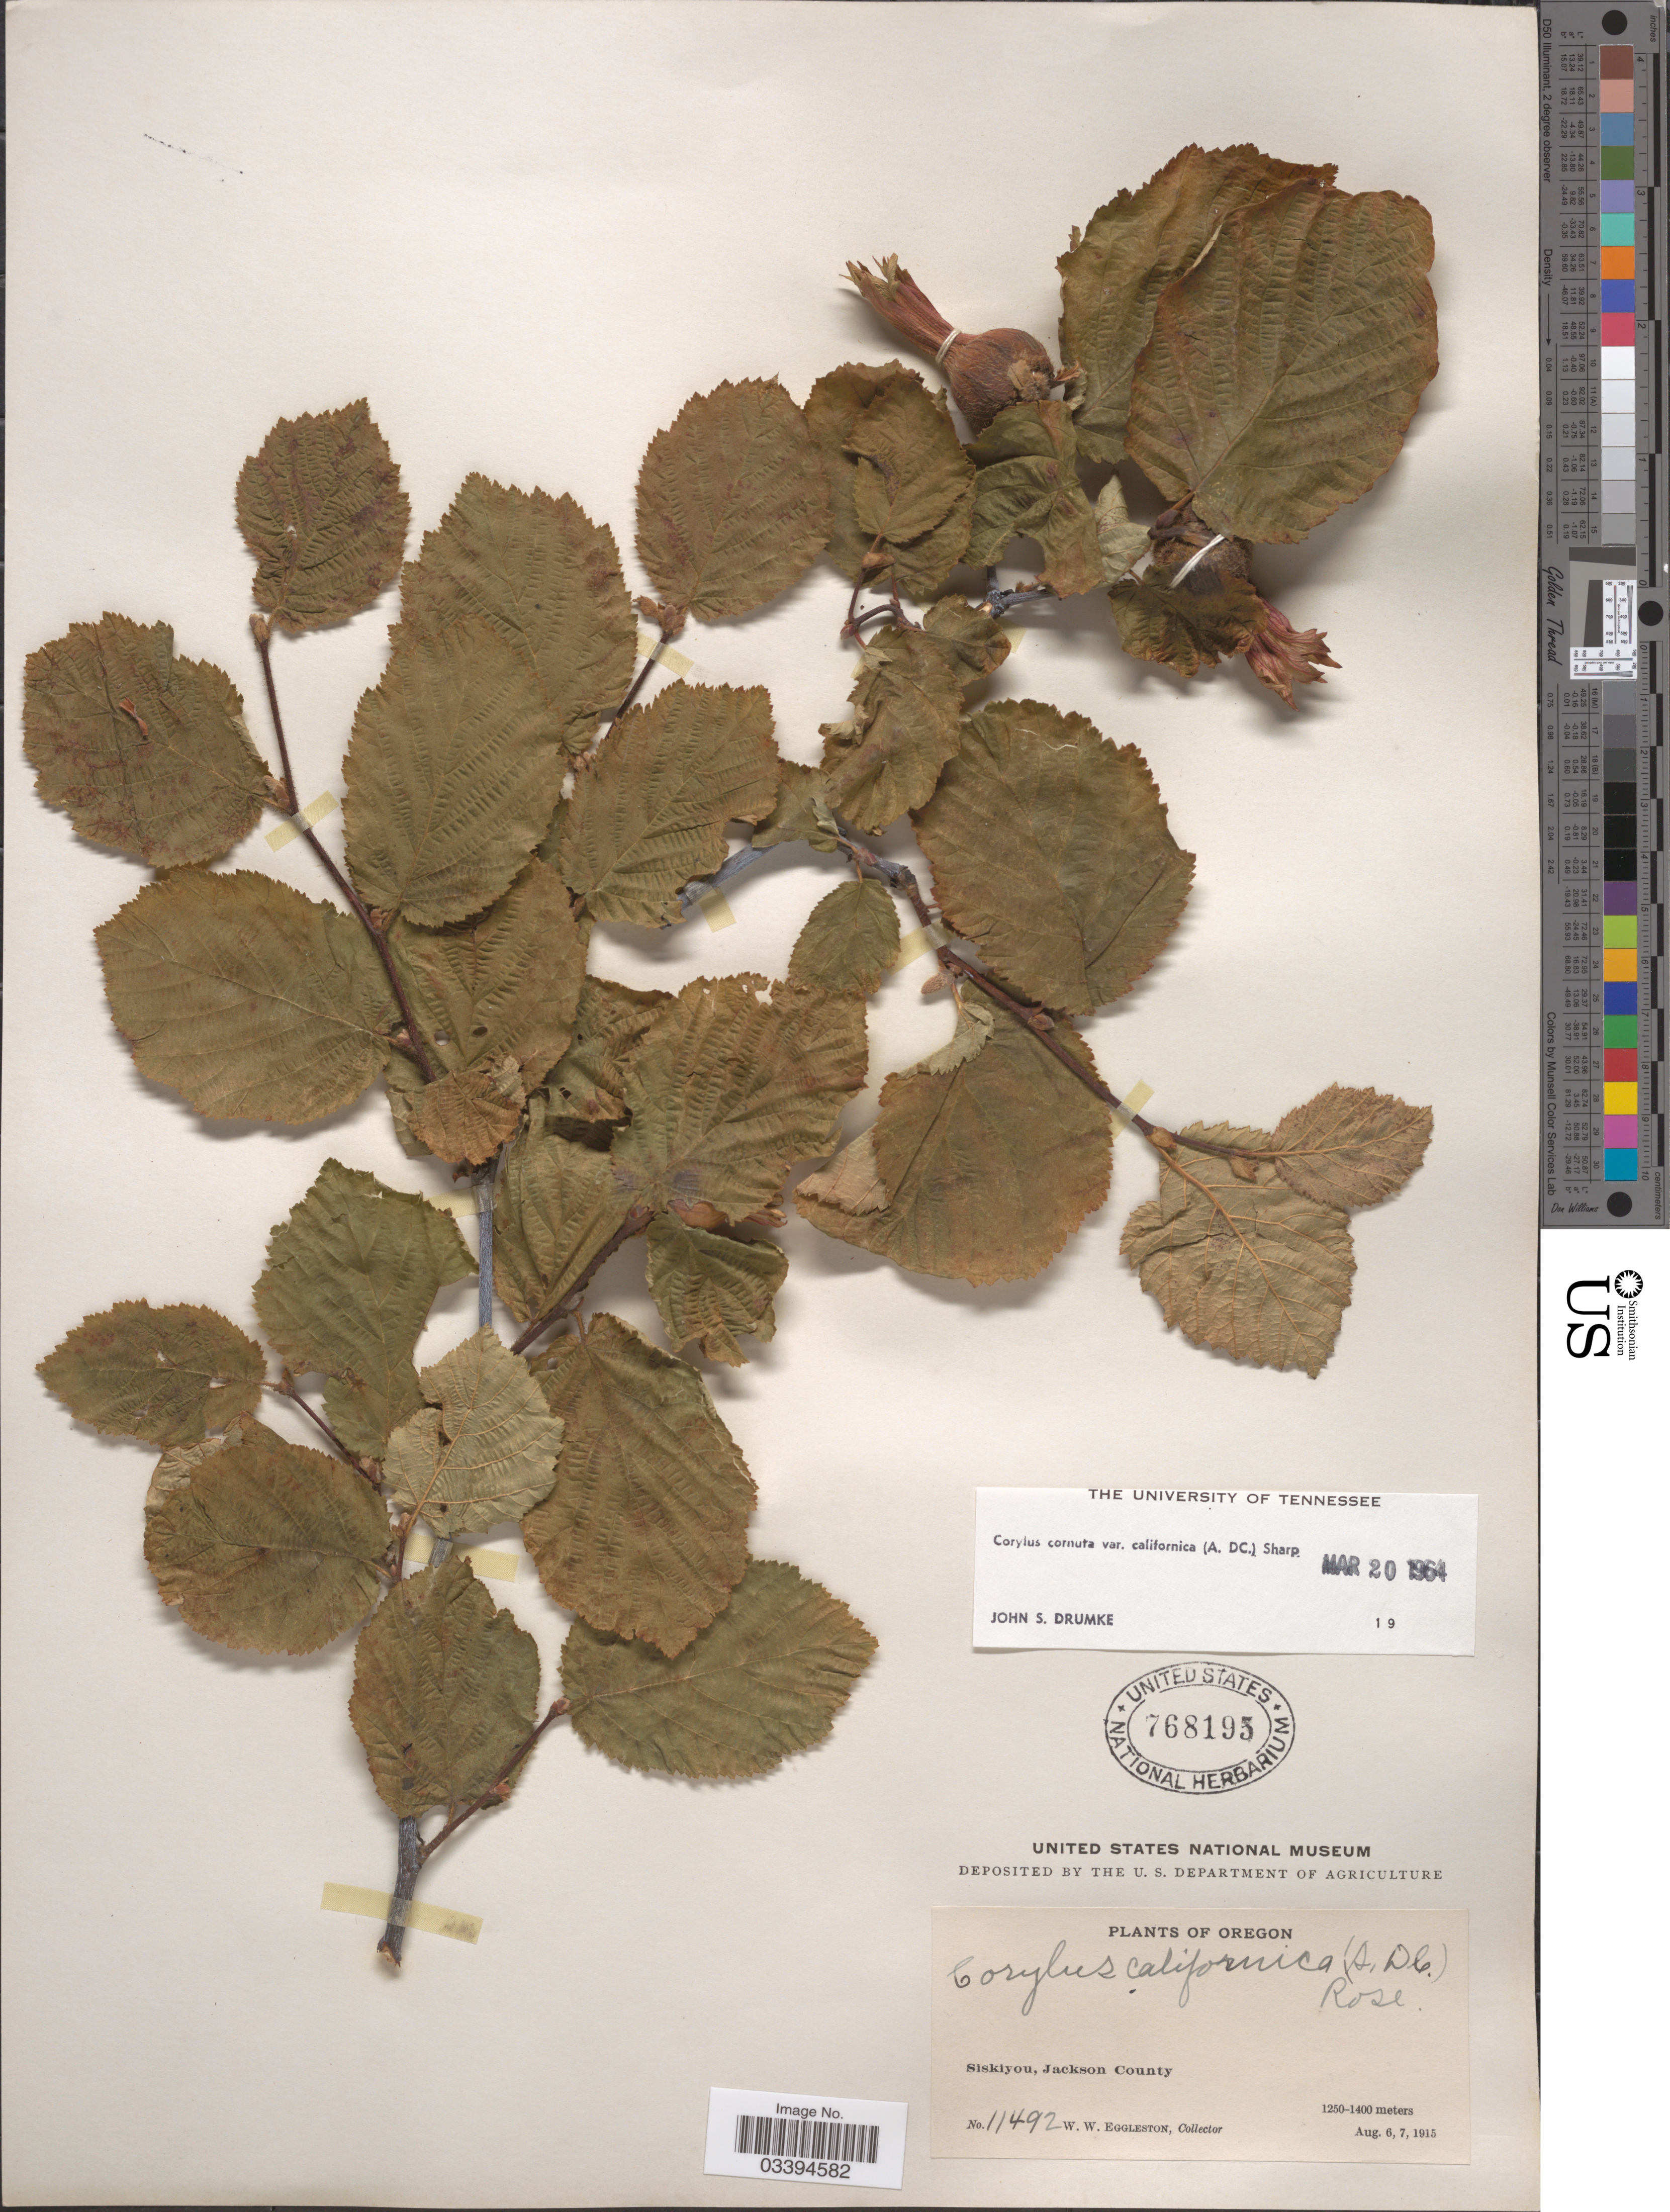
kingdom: Plantae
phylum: Tracheophyta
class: Magnoliopsida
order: Fagales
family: Betulaceae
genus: Corylus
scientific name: Corylus californica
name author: (A. DC.) Rose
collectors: W. W. Eggleston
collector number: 11492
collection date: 1915-08-06/1915-08-07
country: United States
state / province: Oregon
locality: Siskiyou, Jackson County.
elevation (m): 1250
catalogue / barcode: US 768195